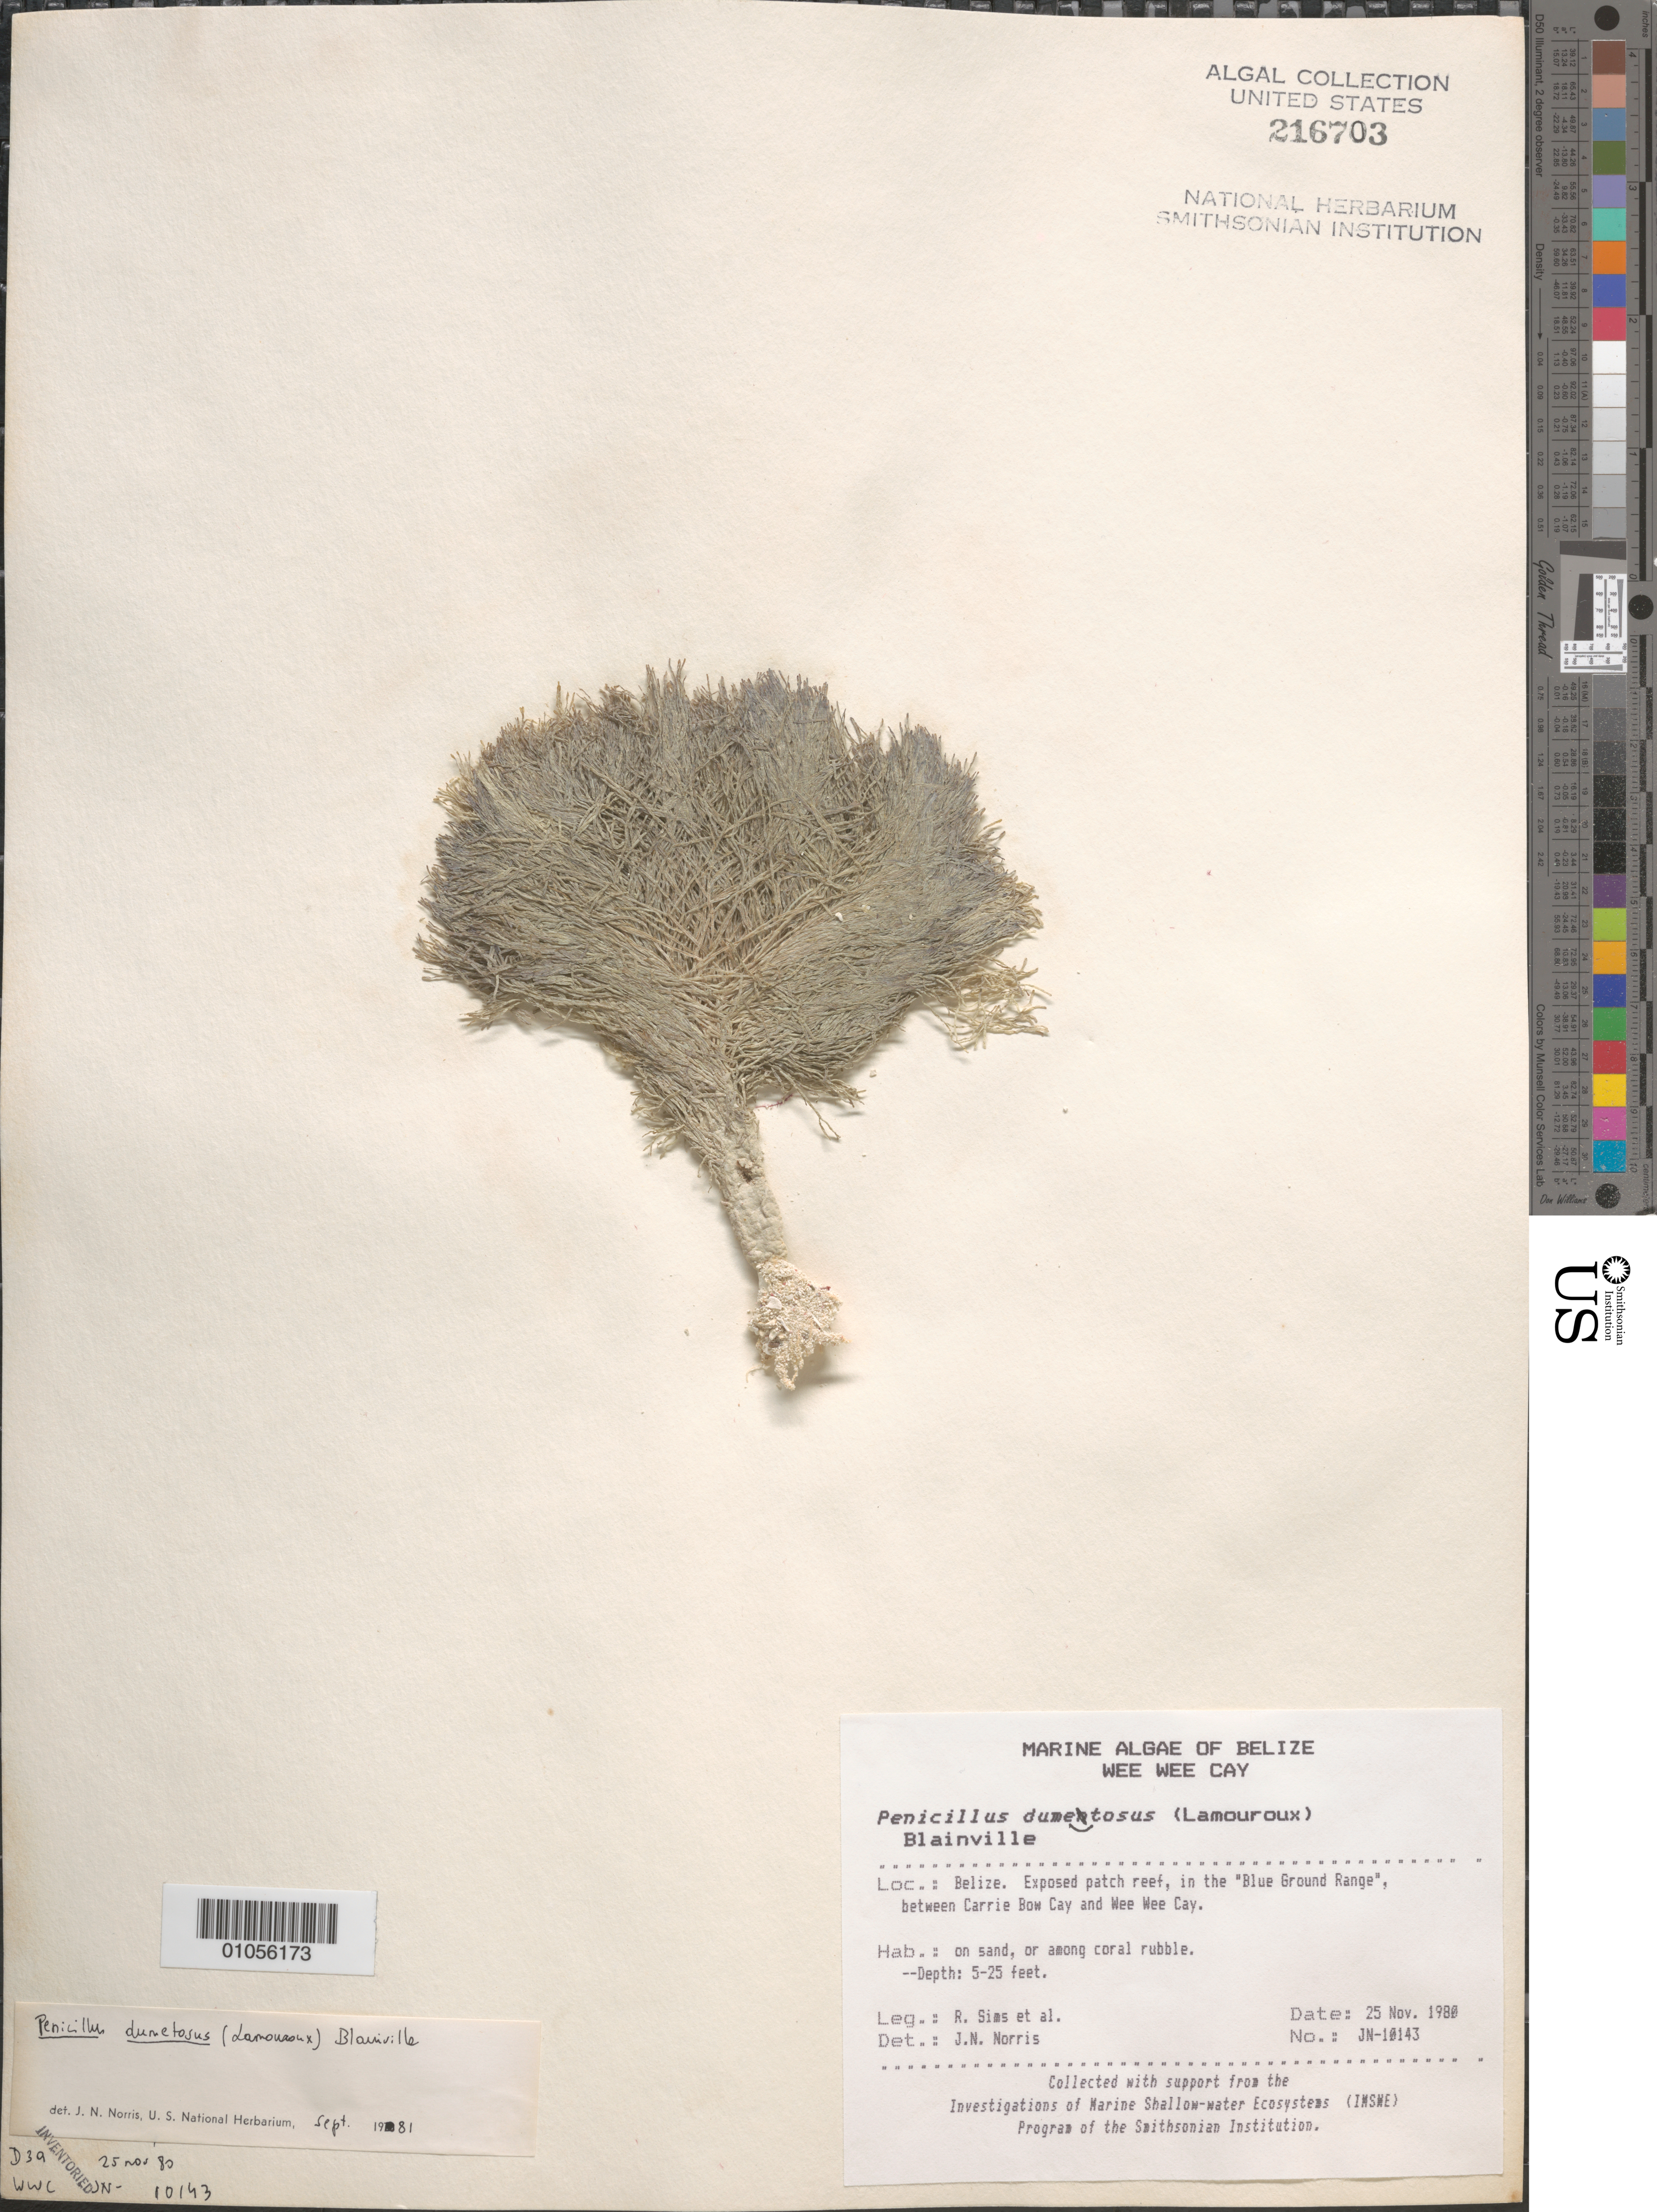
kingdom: Plantae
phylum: Chlorophyta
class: Ulvophyceae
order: Bryopsidales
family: Udoteaceae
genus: Penicillus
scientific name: Penicillus dumetosus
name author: (J.V.Lamouroux) Blainville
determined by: Norris, James N.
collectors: R. H. Sims & et al.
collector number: JN-10143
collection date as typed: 25 Nov 1980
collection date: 1980-11-25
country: Belize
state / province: Stann Creek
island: Wee Wee Cay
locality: Blue Ground Range, between Carrie Bow Cay and Wee Wee Cay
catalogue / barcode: US 216703